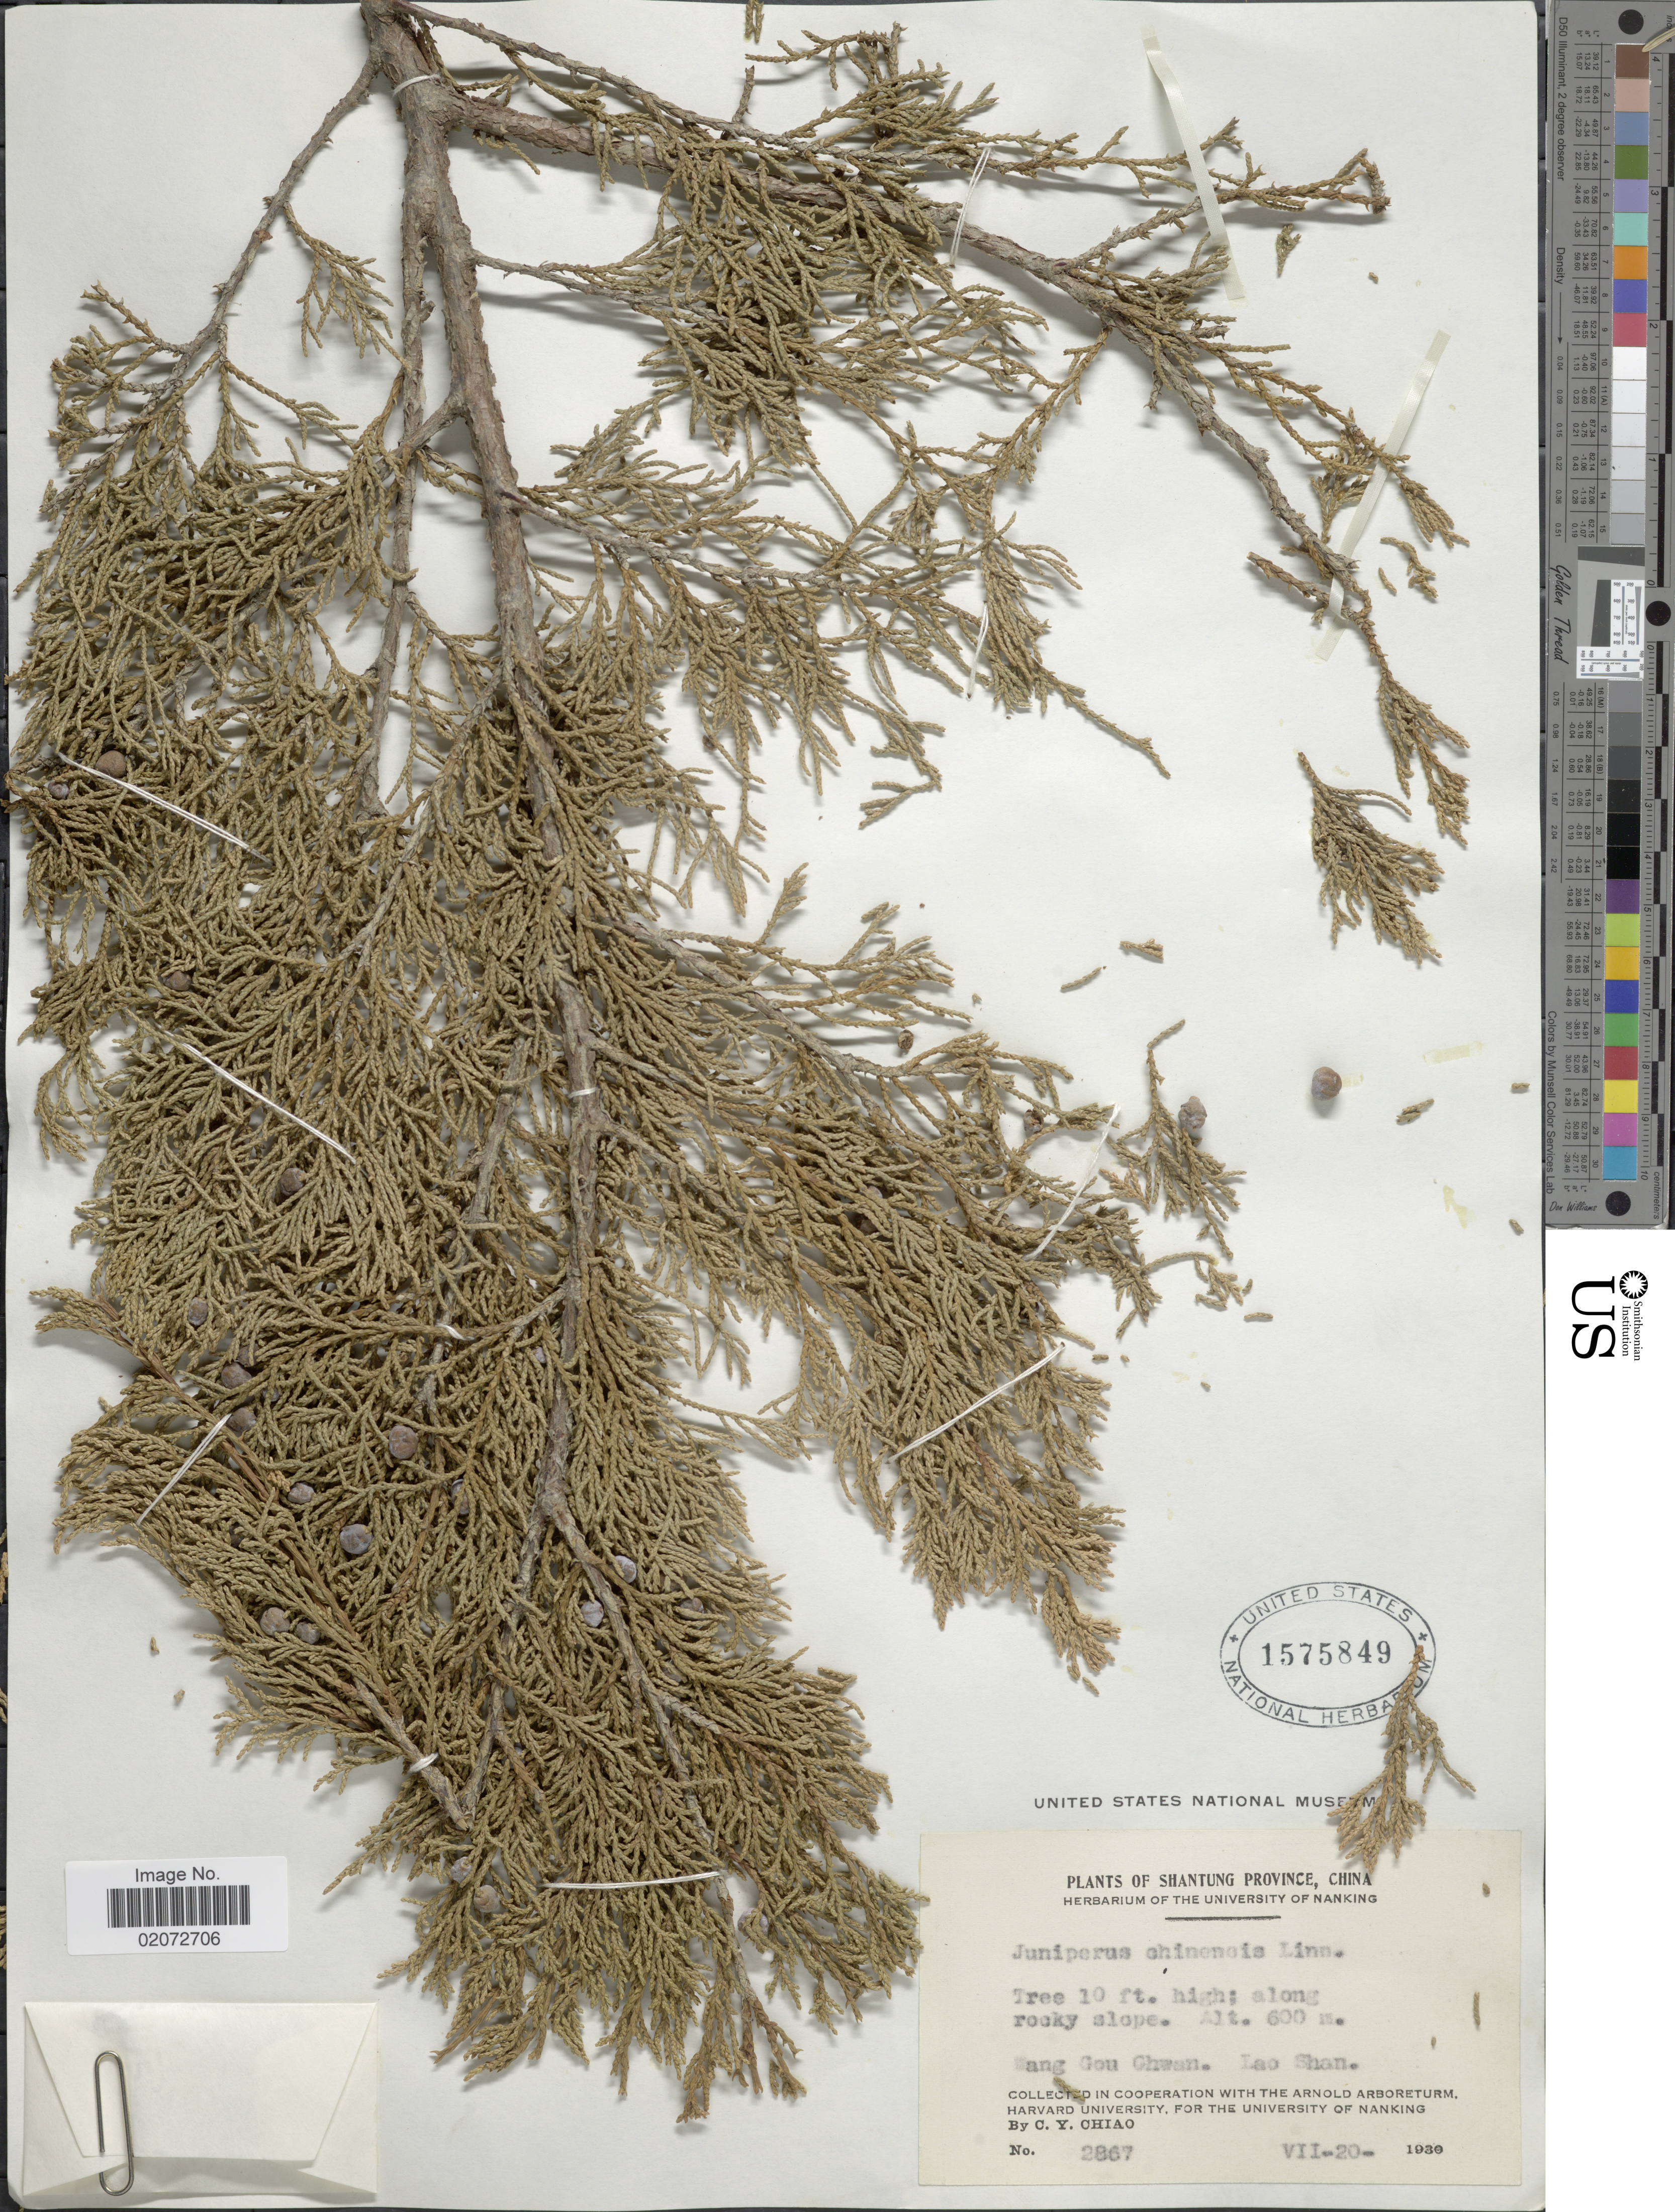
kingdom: Plantae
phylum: Tracheophyta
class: Pinopsida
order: Pinales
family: Cupressaceae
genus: Juniperus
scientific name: Juniperus chinensis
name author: L.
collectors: C. Y. Chiao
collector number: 2867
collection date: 1930-07-20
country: China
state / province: Shandong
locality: Shantung Province, Wang Gou Chwan. Lao Shan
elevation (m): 600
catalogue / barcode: US 1575849